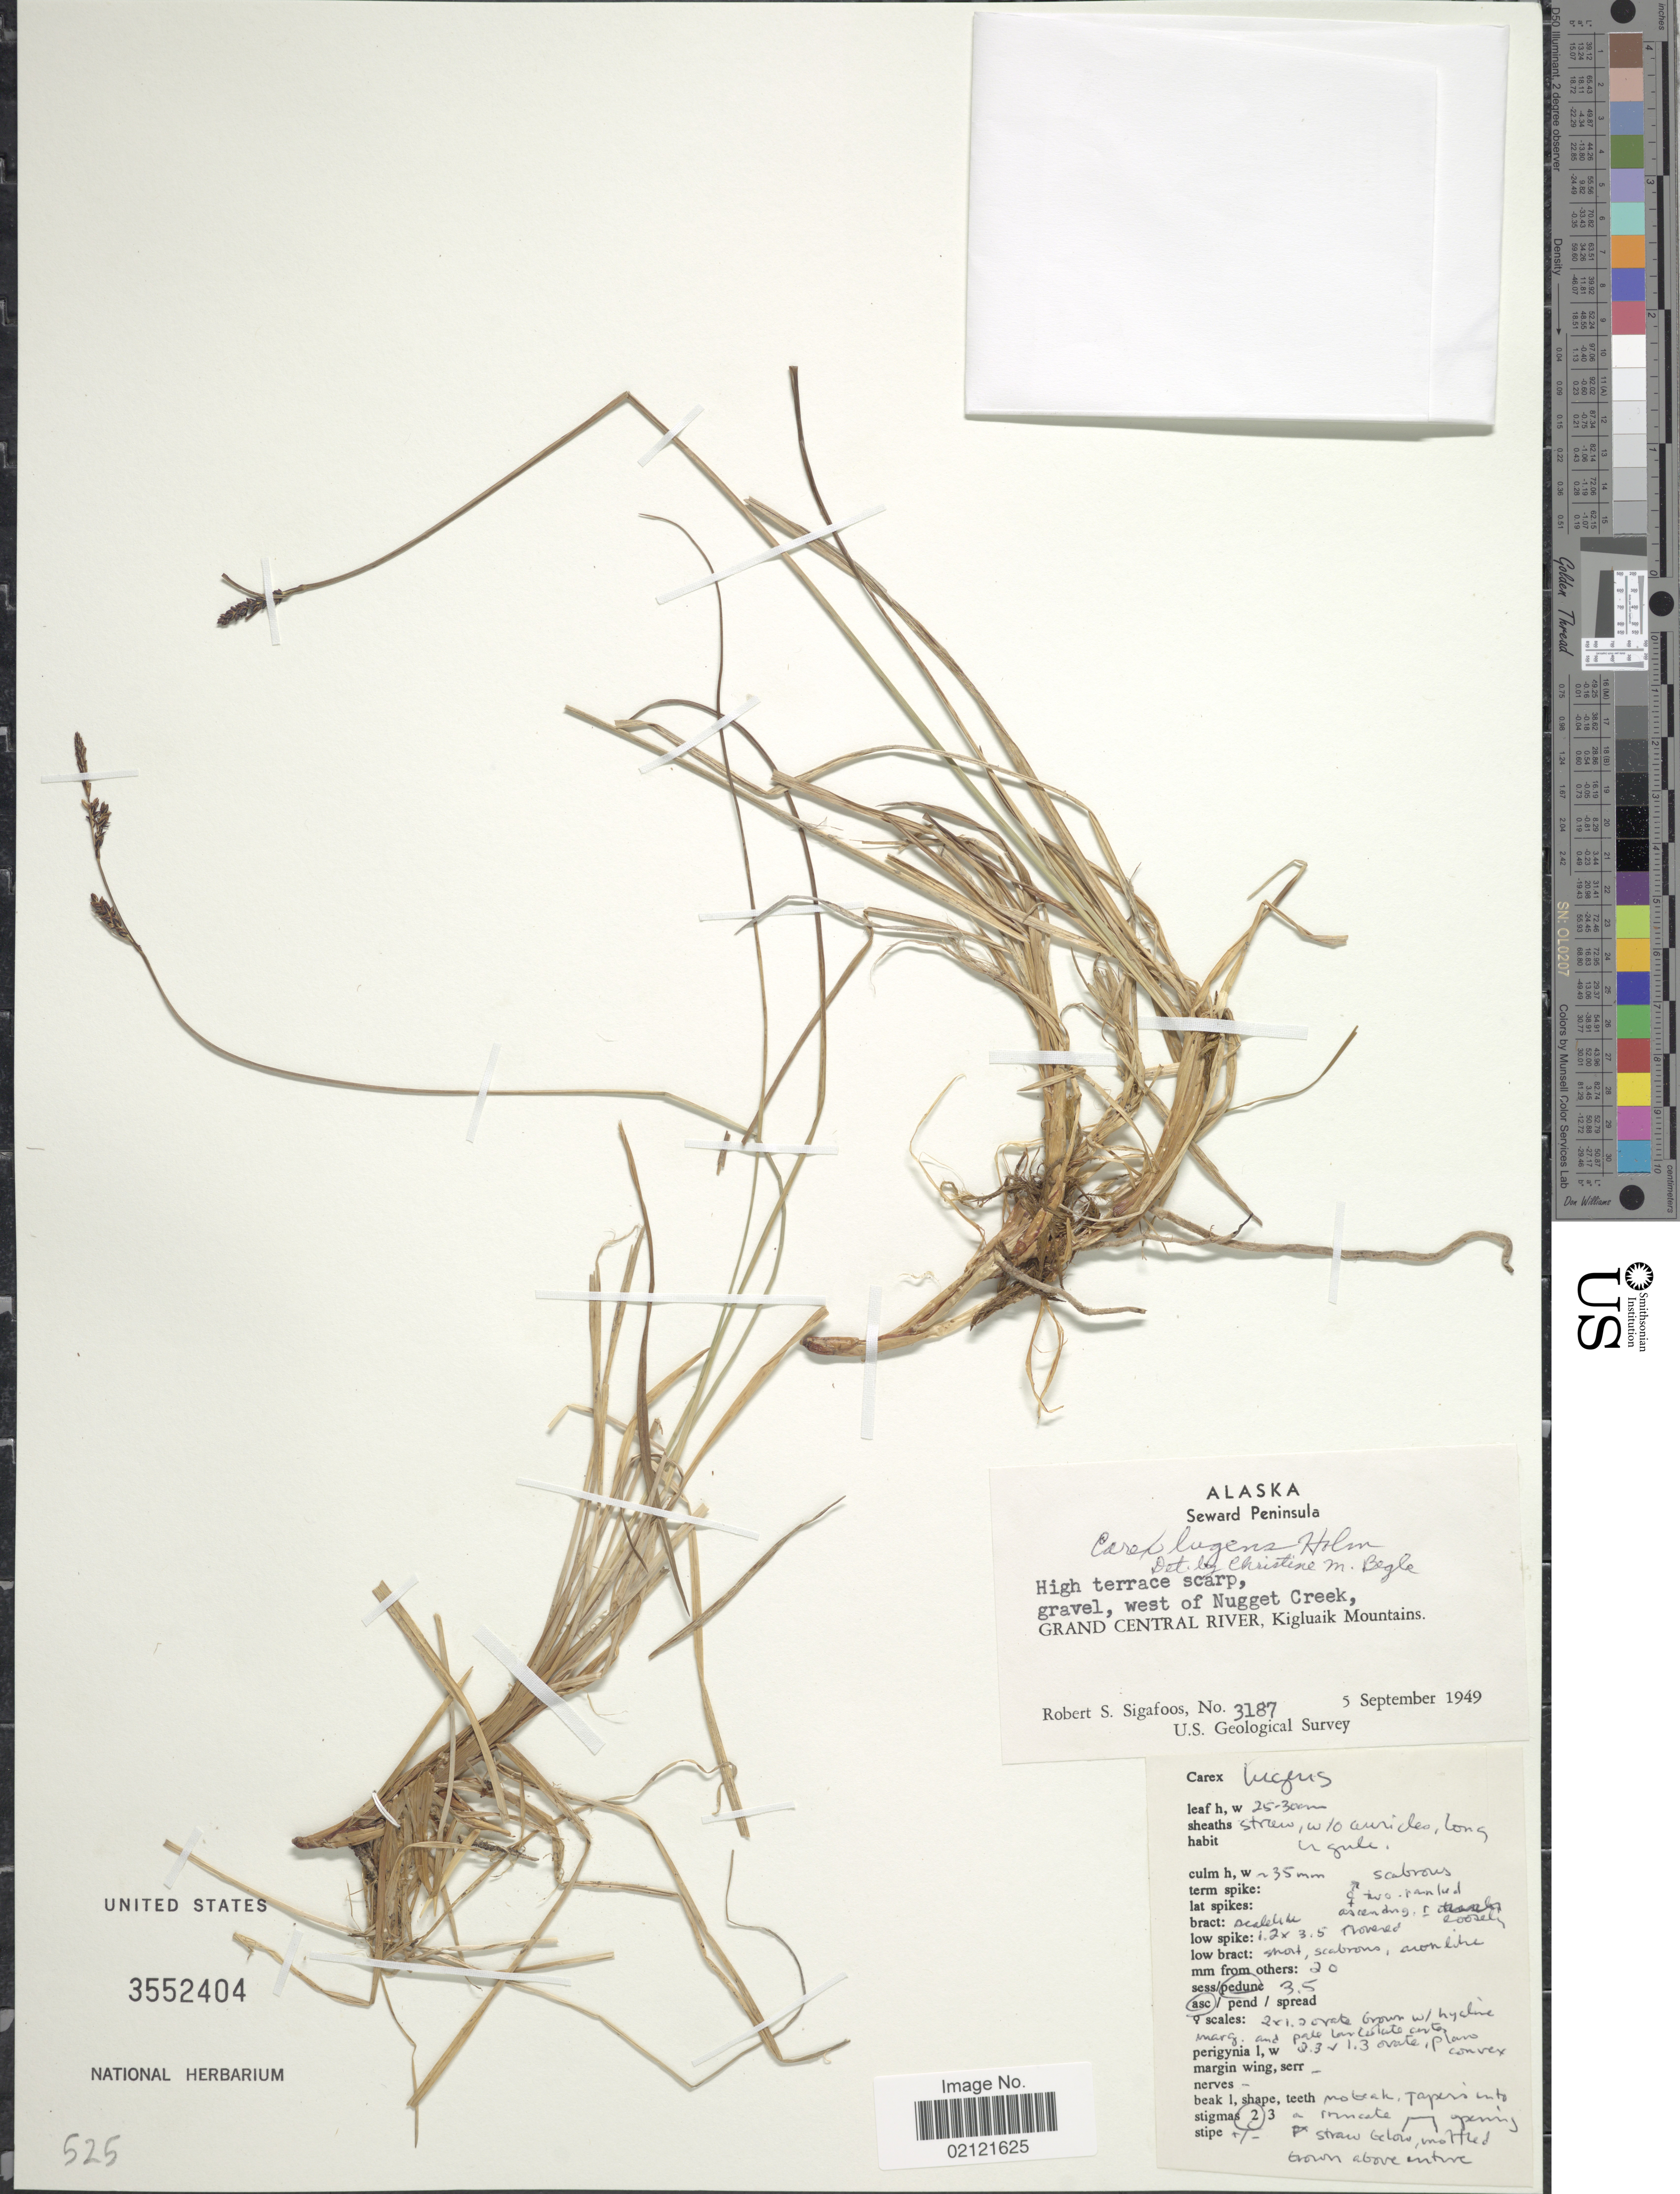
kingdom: Plantae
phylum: Tracheophyta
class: Liliopsida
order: Poales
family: Cyperaceae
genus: Carex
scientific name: Carex bigelowii subsp. lugens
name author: (Holm) T.V. Egorova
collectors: R. Sigafoos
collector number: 3187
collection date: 1949-09-05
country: United States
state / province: Alaska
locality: Seward Peninsula. west of Nugget Creek, Grand Central River, Kigluaik Mountains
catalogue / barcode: US 3552404